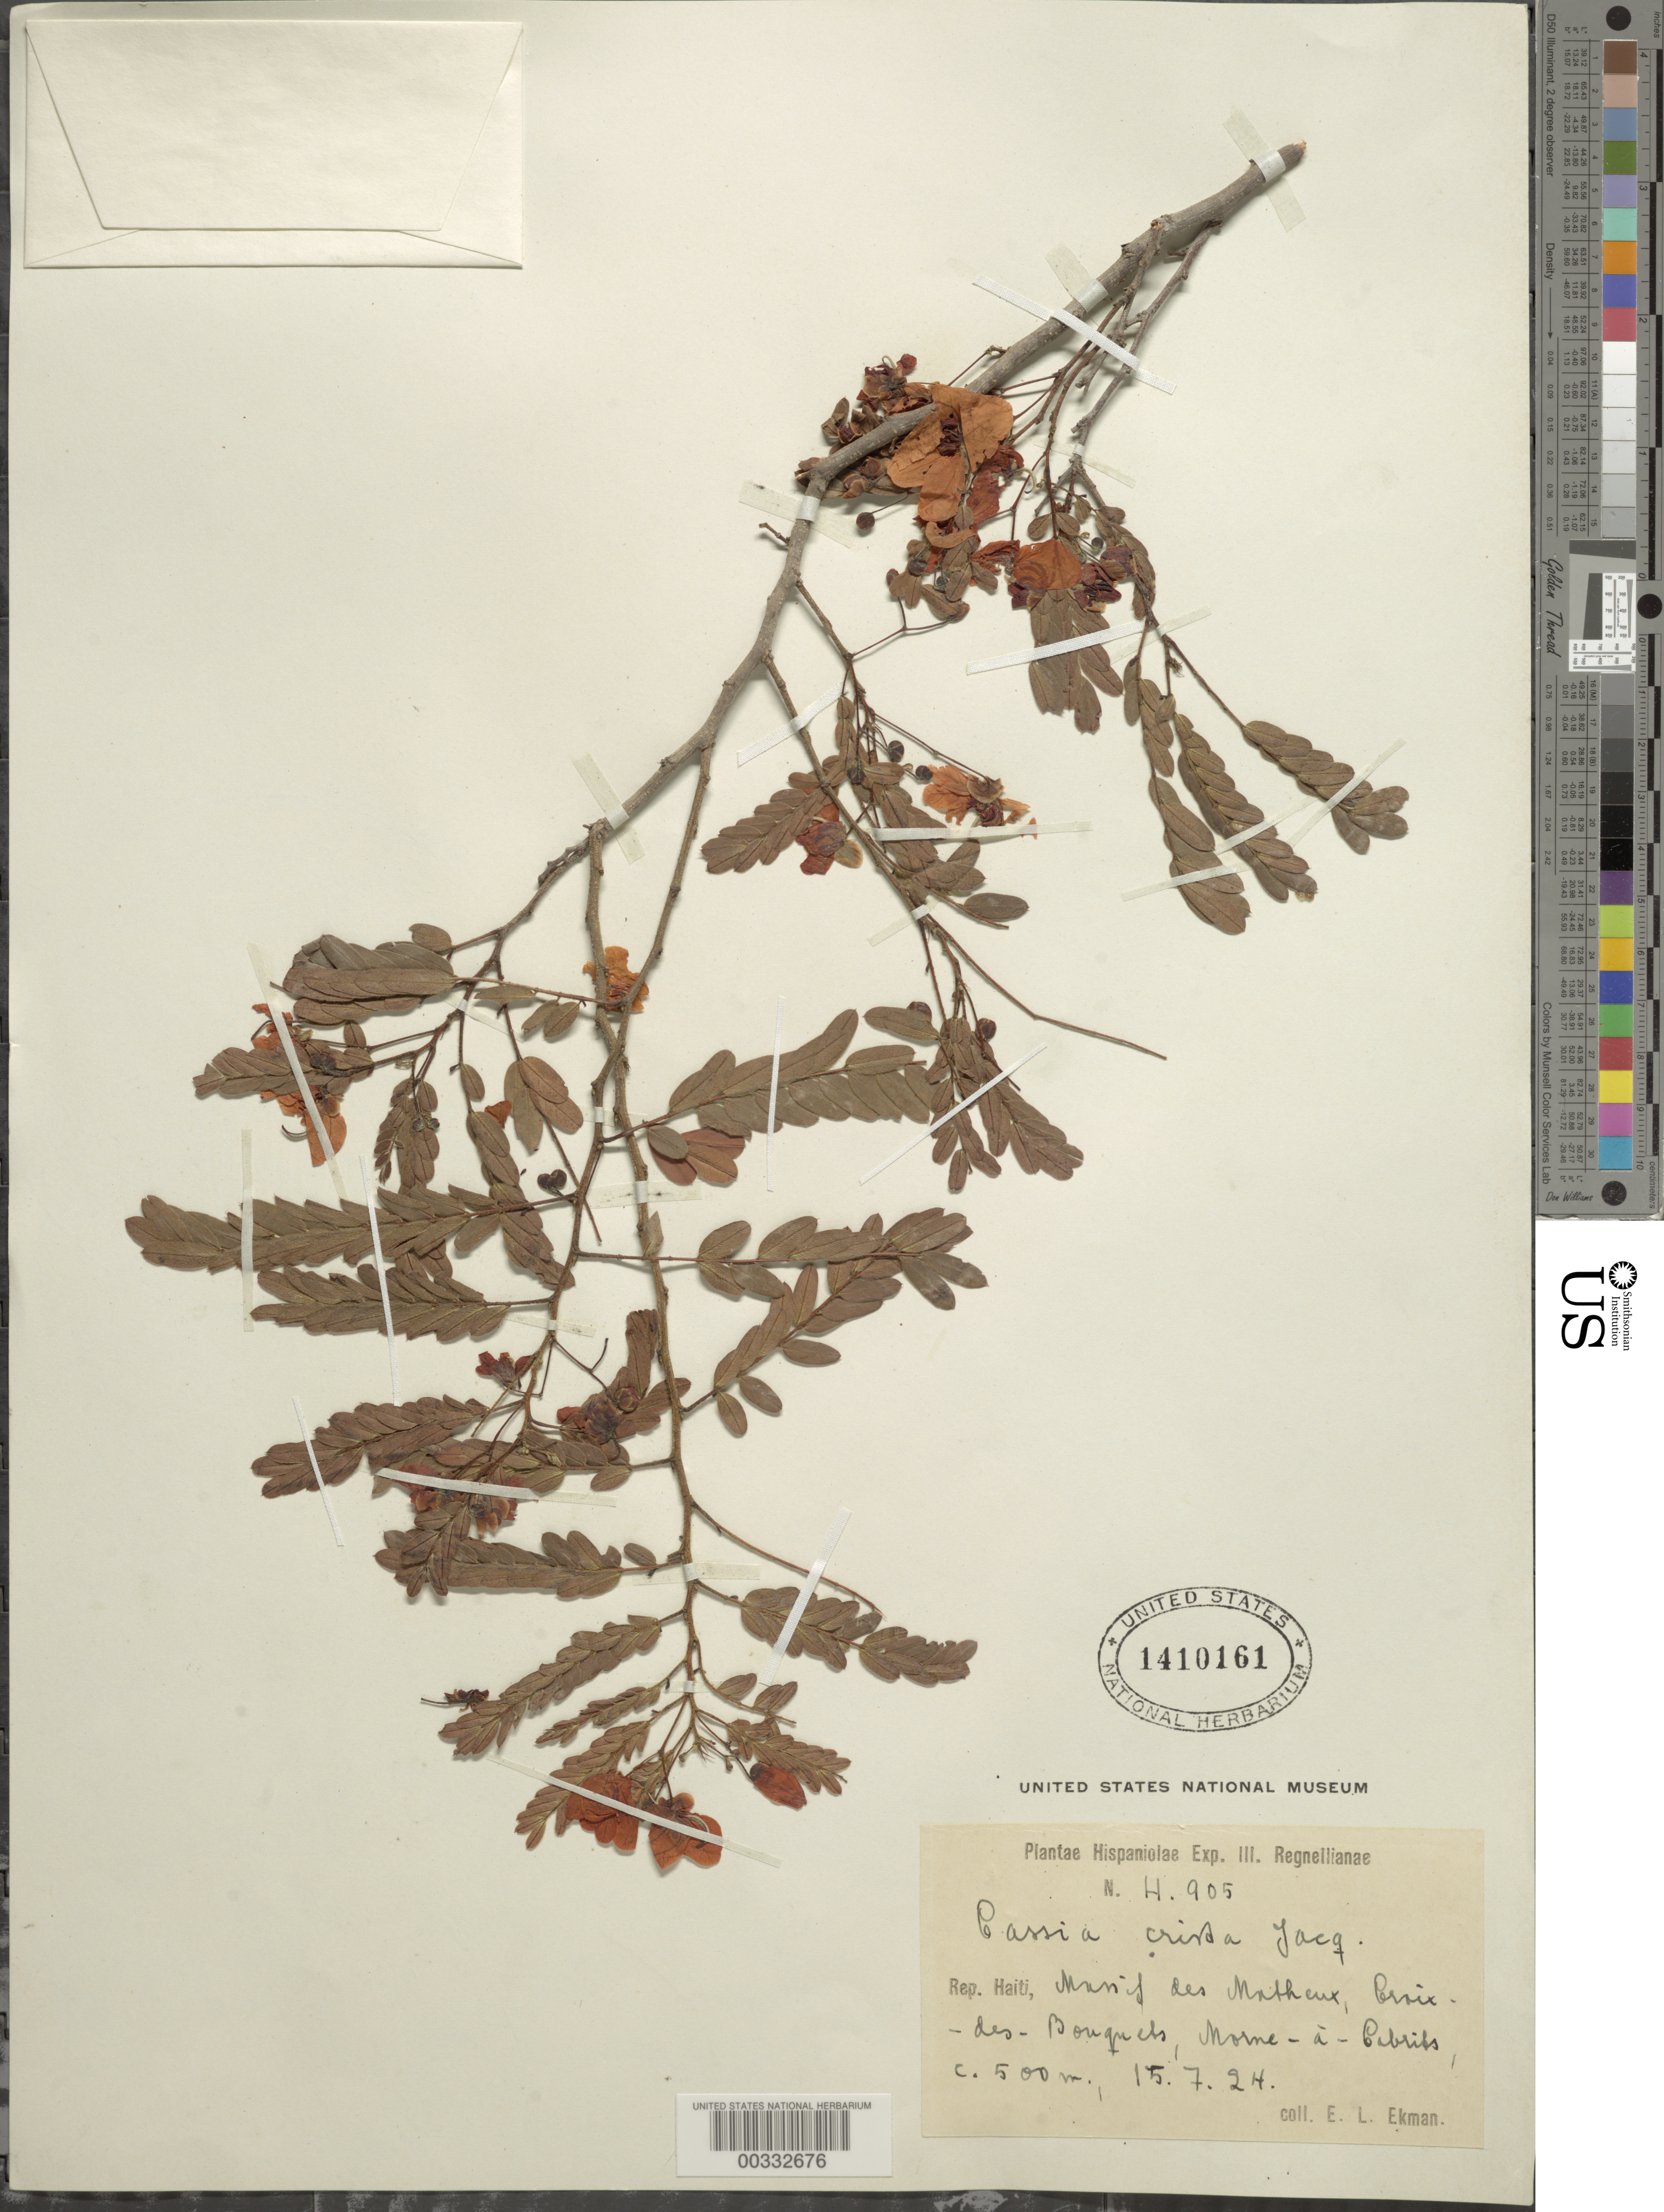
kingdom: Plantae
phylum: Tracheophyta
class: Magnoliopsida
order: Fabales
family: Fabaceae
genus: Senna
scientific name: Senna angustisiliqua var. angustisiliqua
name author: (Lam.) H.S. Irwin & Barneby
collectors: E. L. Ekman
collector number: N.h.905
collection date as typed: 15 Jul 1924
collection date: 1924-07-15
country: Haiti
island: Hispaniola Island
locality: Massif des matheux, tho-mazeau, norme-a-cabrits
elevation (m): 500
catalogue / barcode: US 1410161